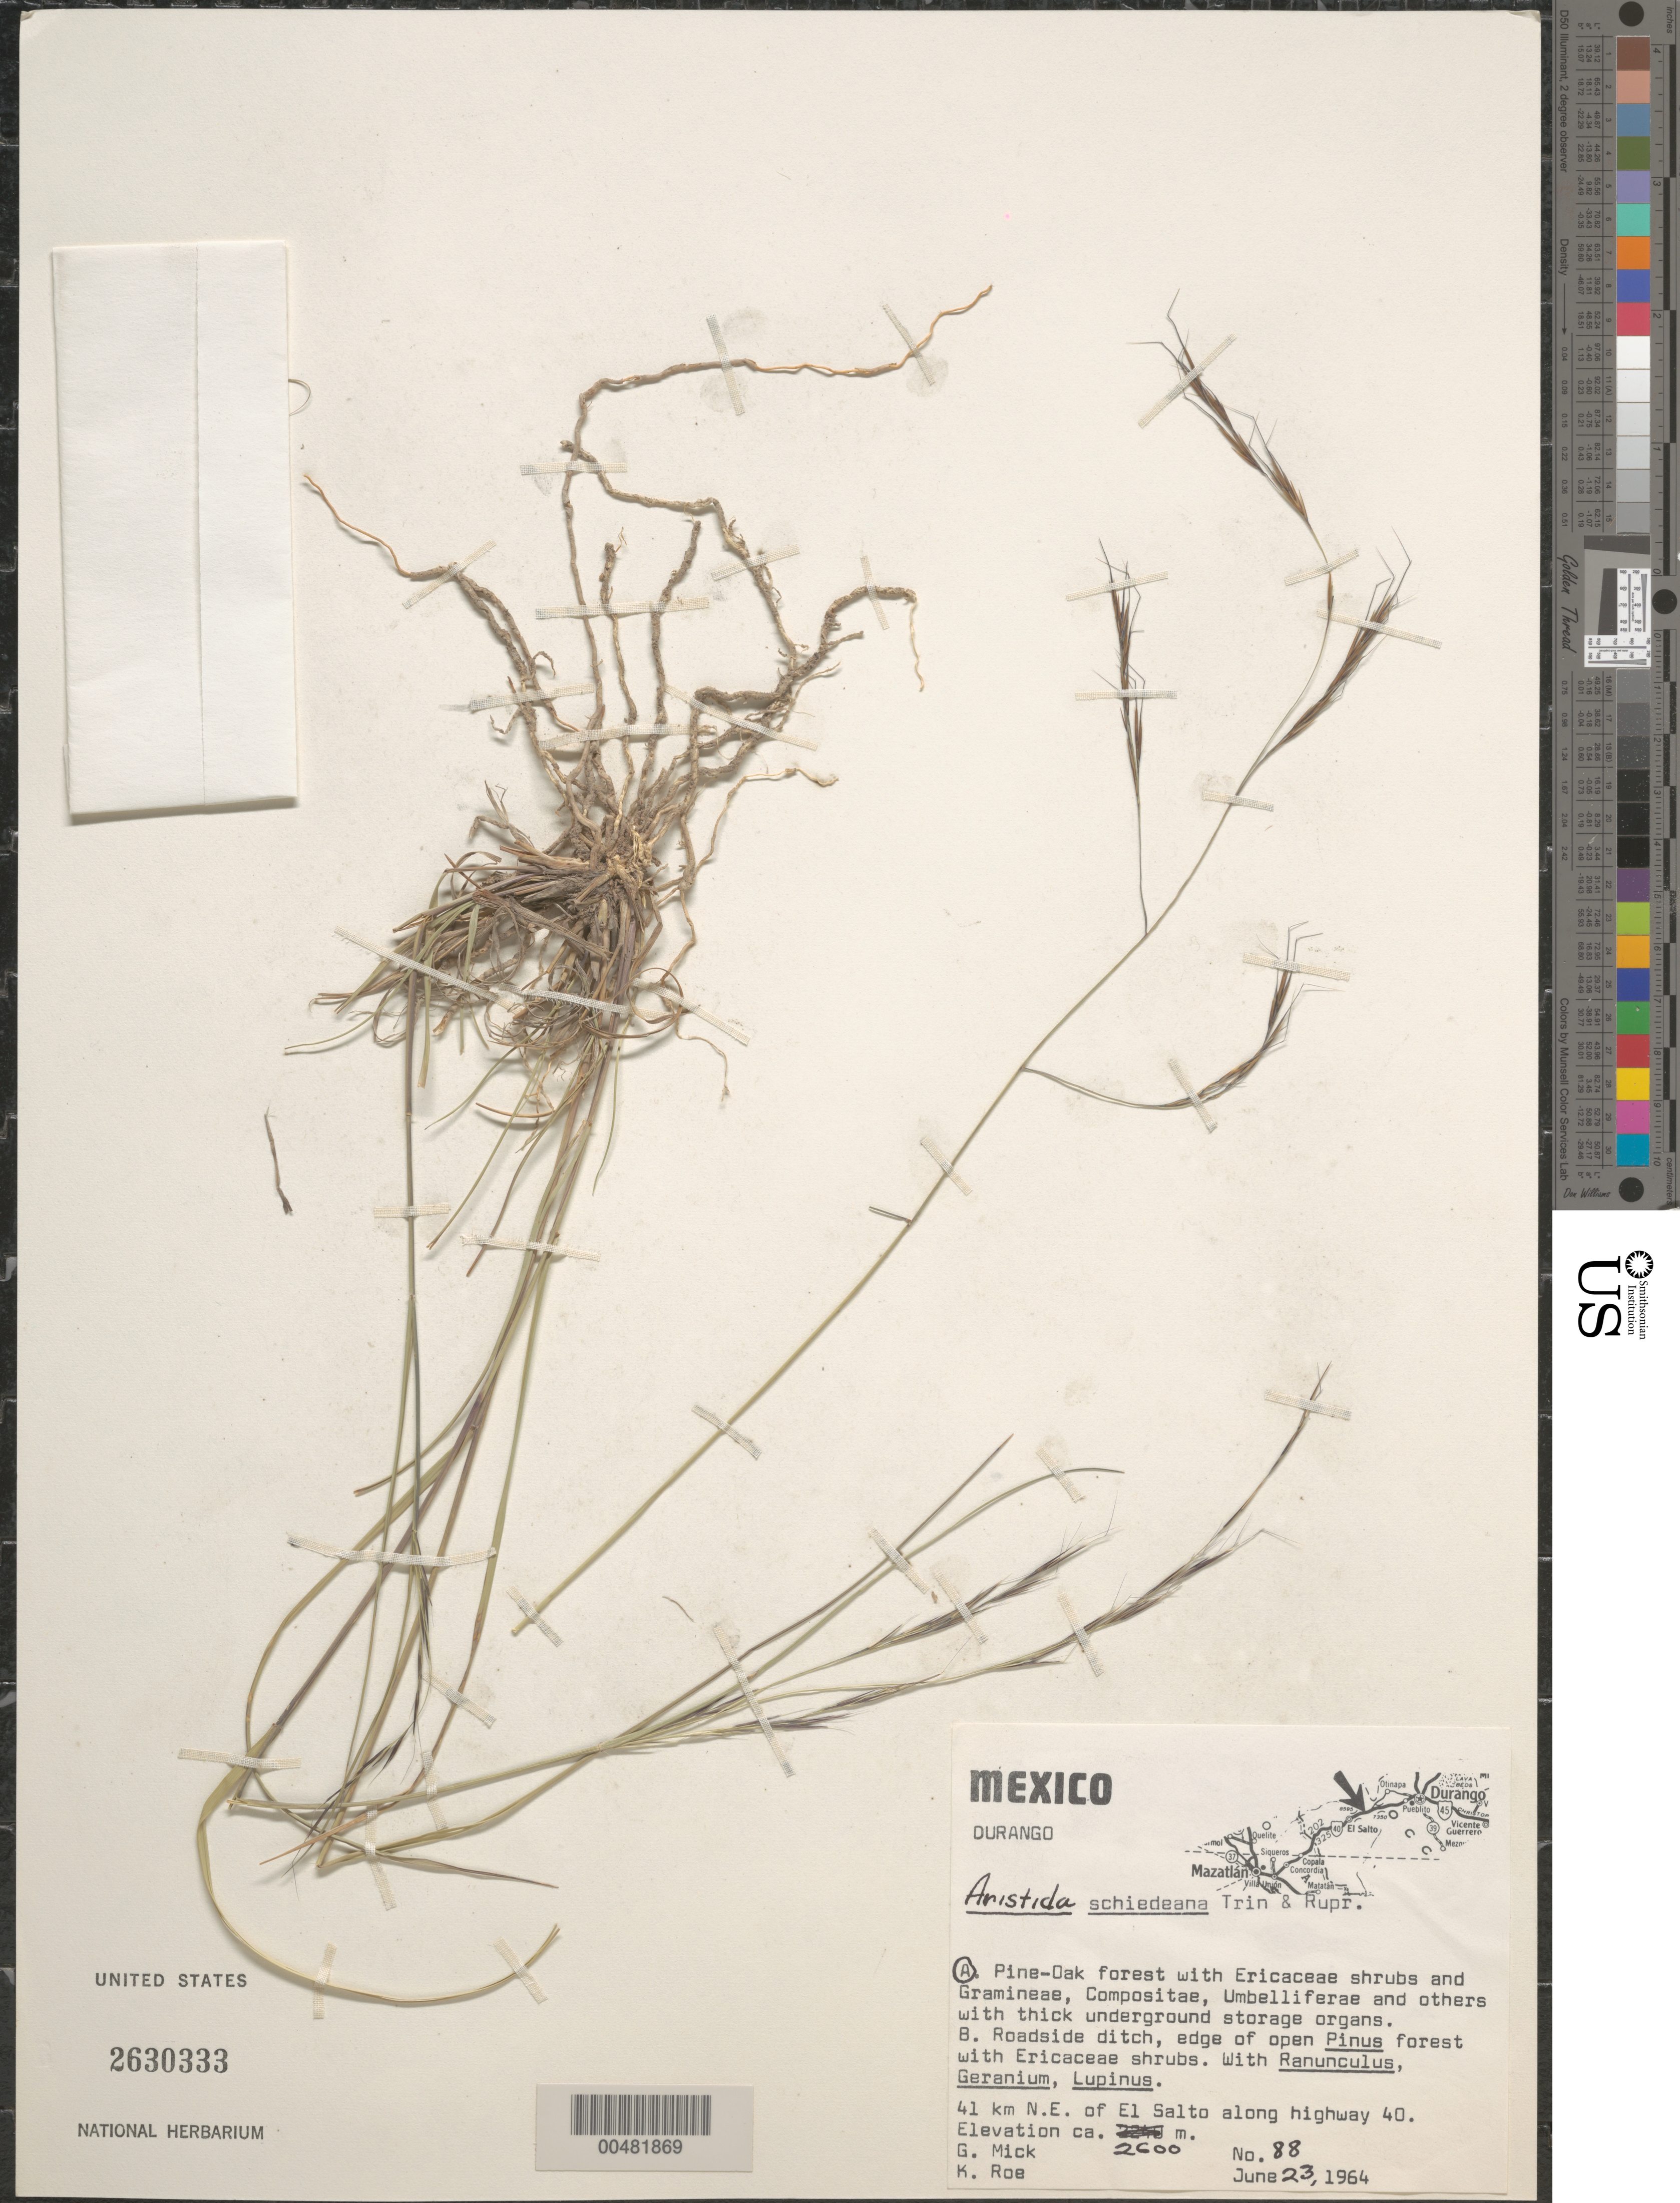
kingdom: Plantae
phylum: Tracheophyta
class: Liliopsida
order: Poales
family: Poaceae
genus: Aristida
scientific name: Aristida schiedeana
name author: Trin. & Rupr.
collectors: G. Mick & K. E. Roe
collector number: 88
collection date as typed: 23 Jun 1964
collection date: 1964-06-23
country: Mexico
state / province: Durango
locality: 41 km NE of El Salto along hwy 40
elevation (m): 2600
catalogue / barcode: US 2630333